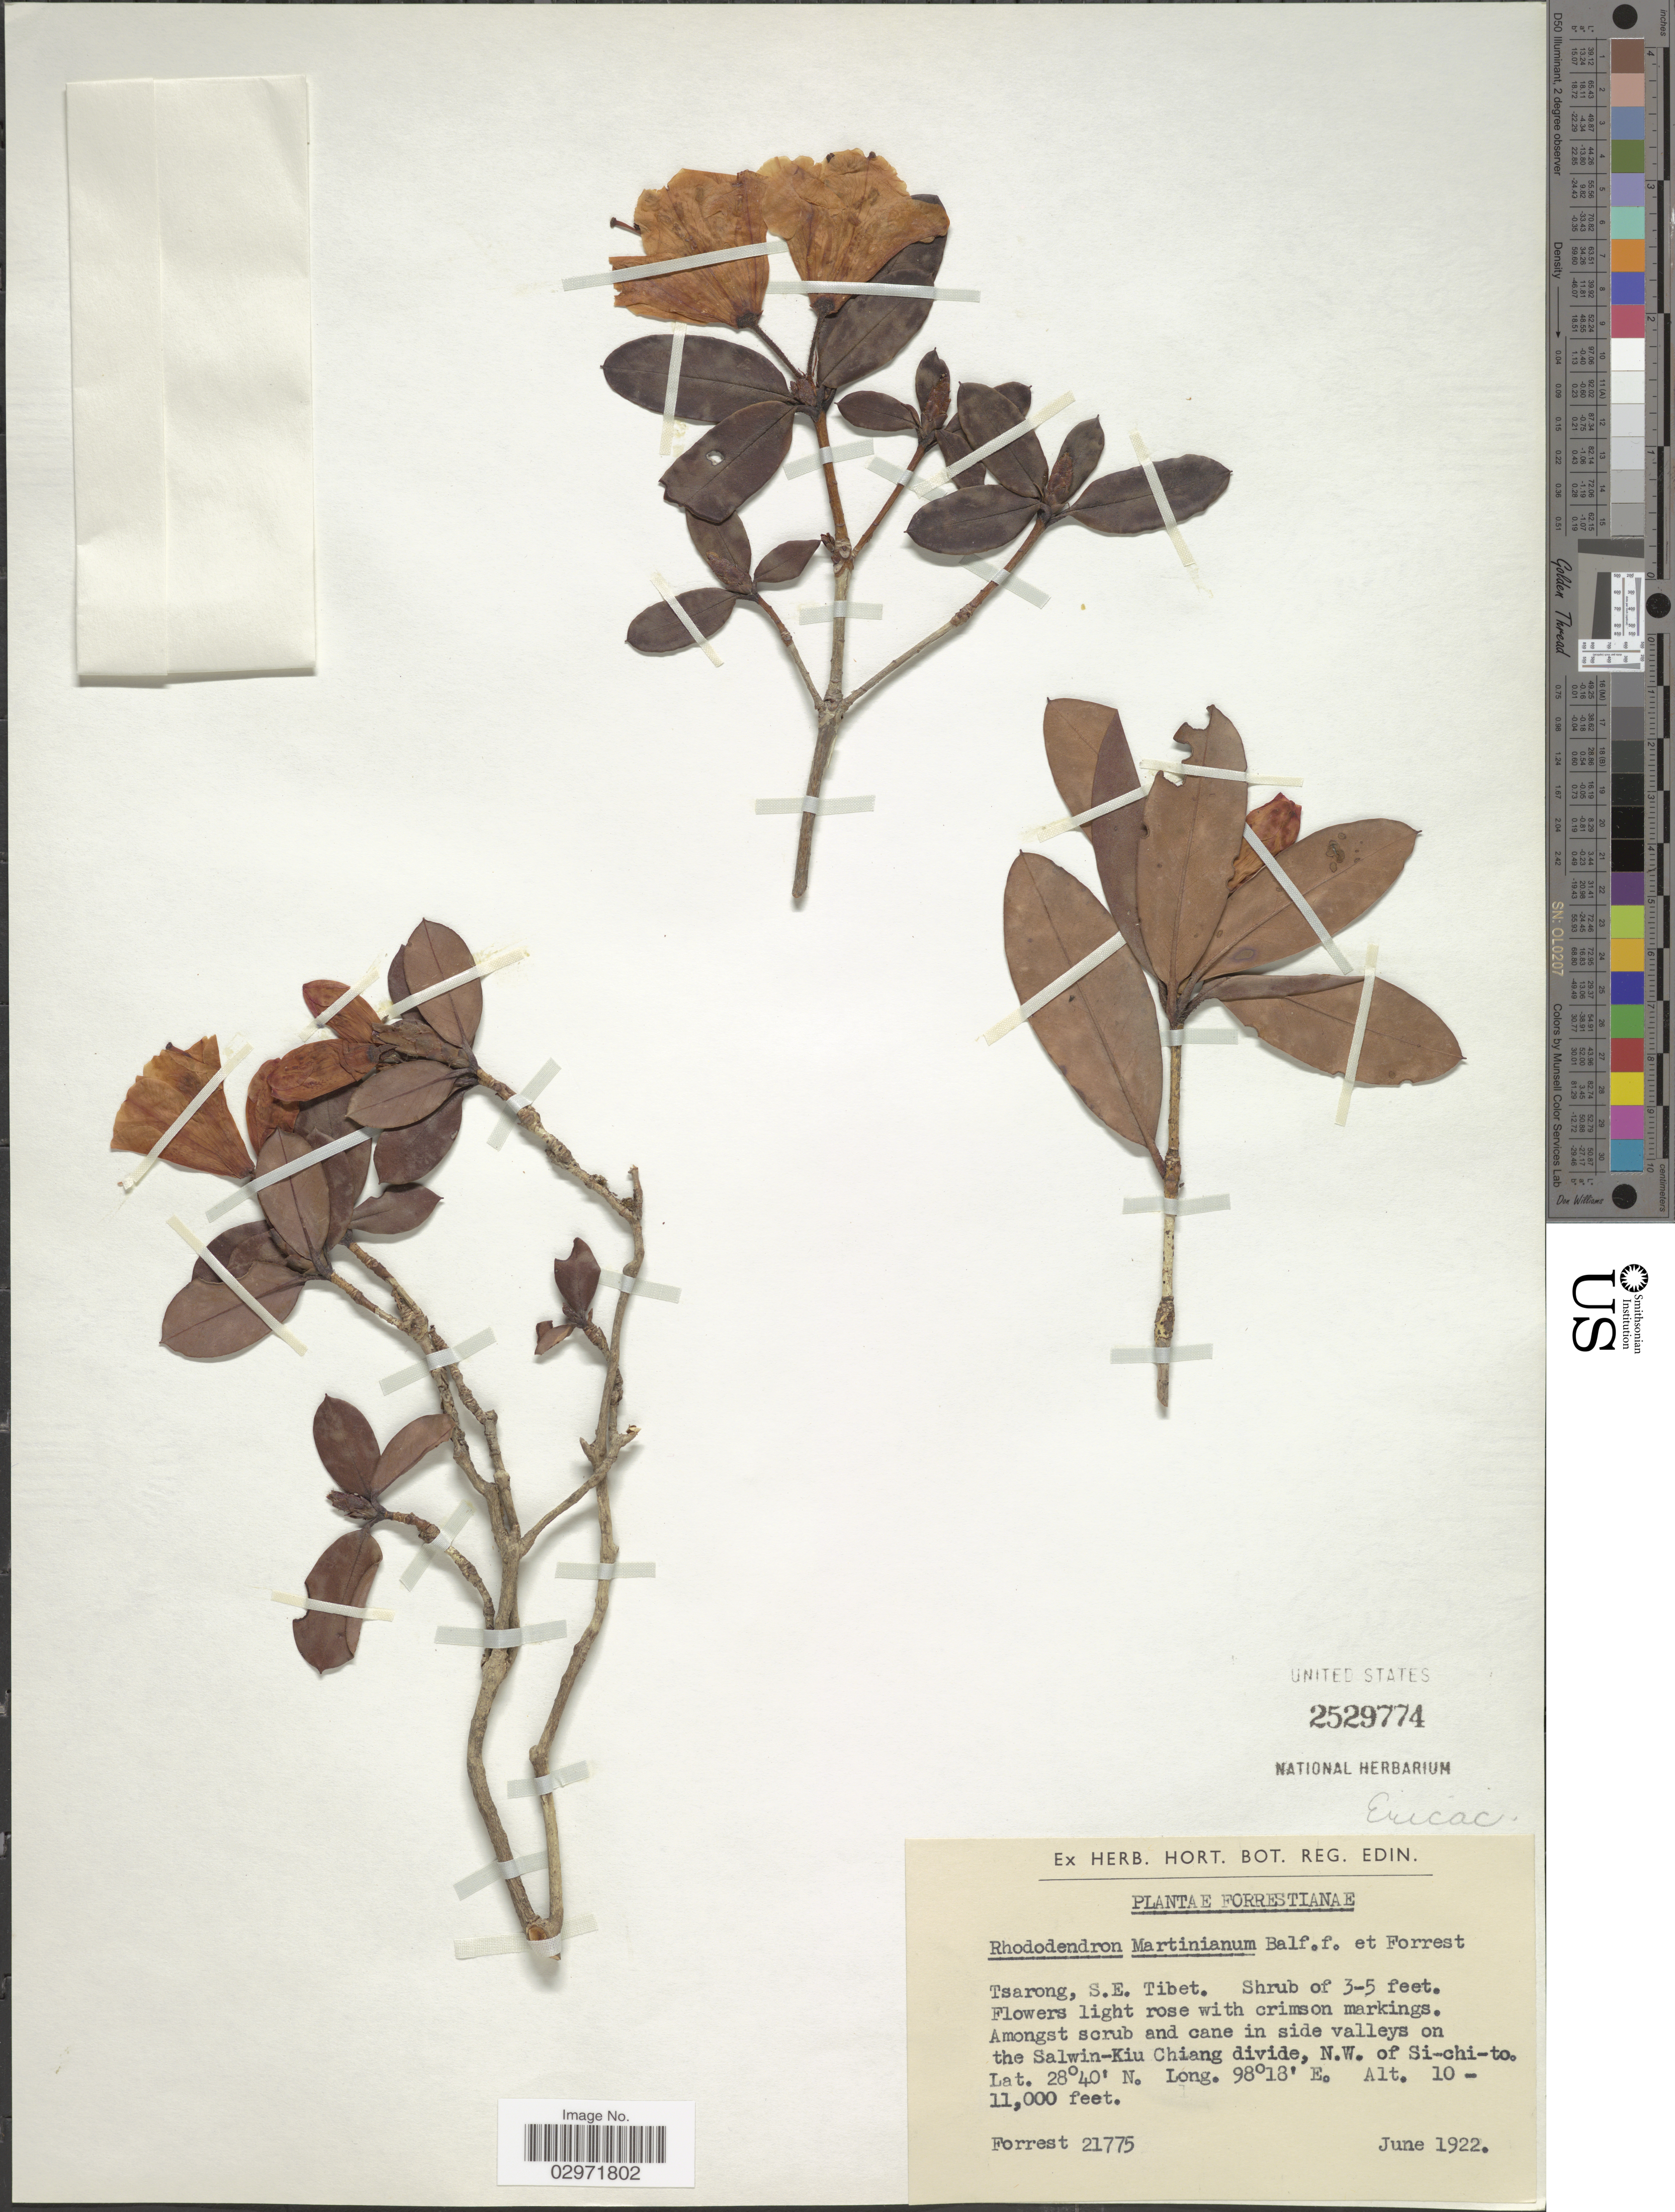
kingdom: Plantae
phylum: Tracheophyta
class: Magnoliopsida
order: Ericales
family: Ericaceae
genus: Rhododendron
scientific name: Rhododendron martinianum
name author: Balf. f. & Forrest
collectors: -. Forrest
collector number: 21775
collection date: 1922-06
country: China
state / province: Xizang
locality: Tsarong, S.E. Tibet. On the Salwin-Kiu Chiang divide, N.W. of Si-chi-to.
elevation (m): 3048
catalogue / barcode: US 2529774